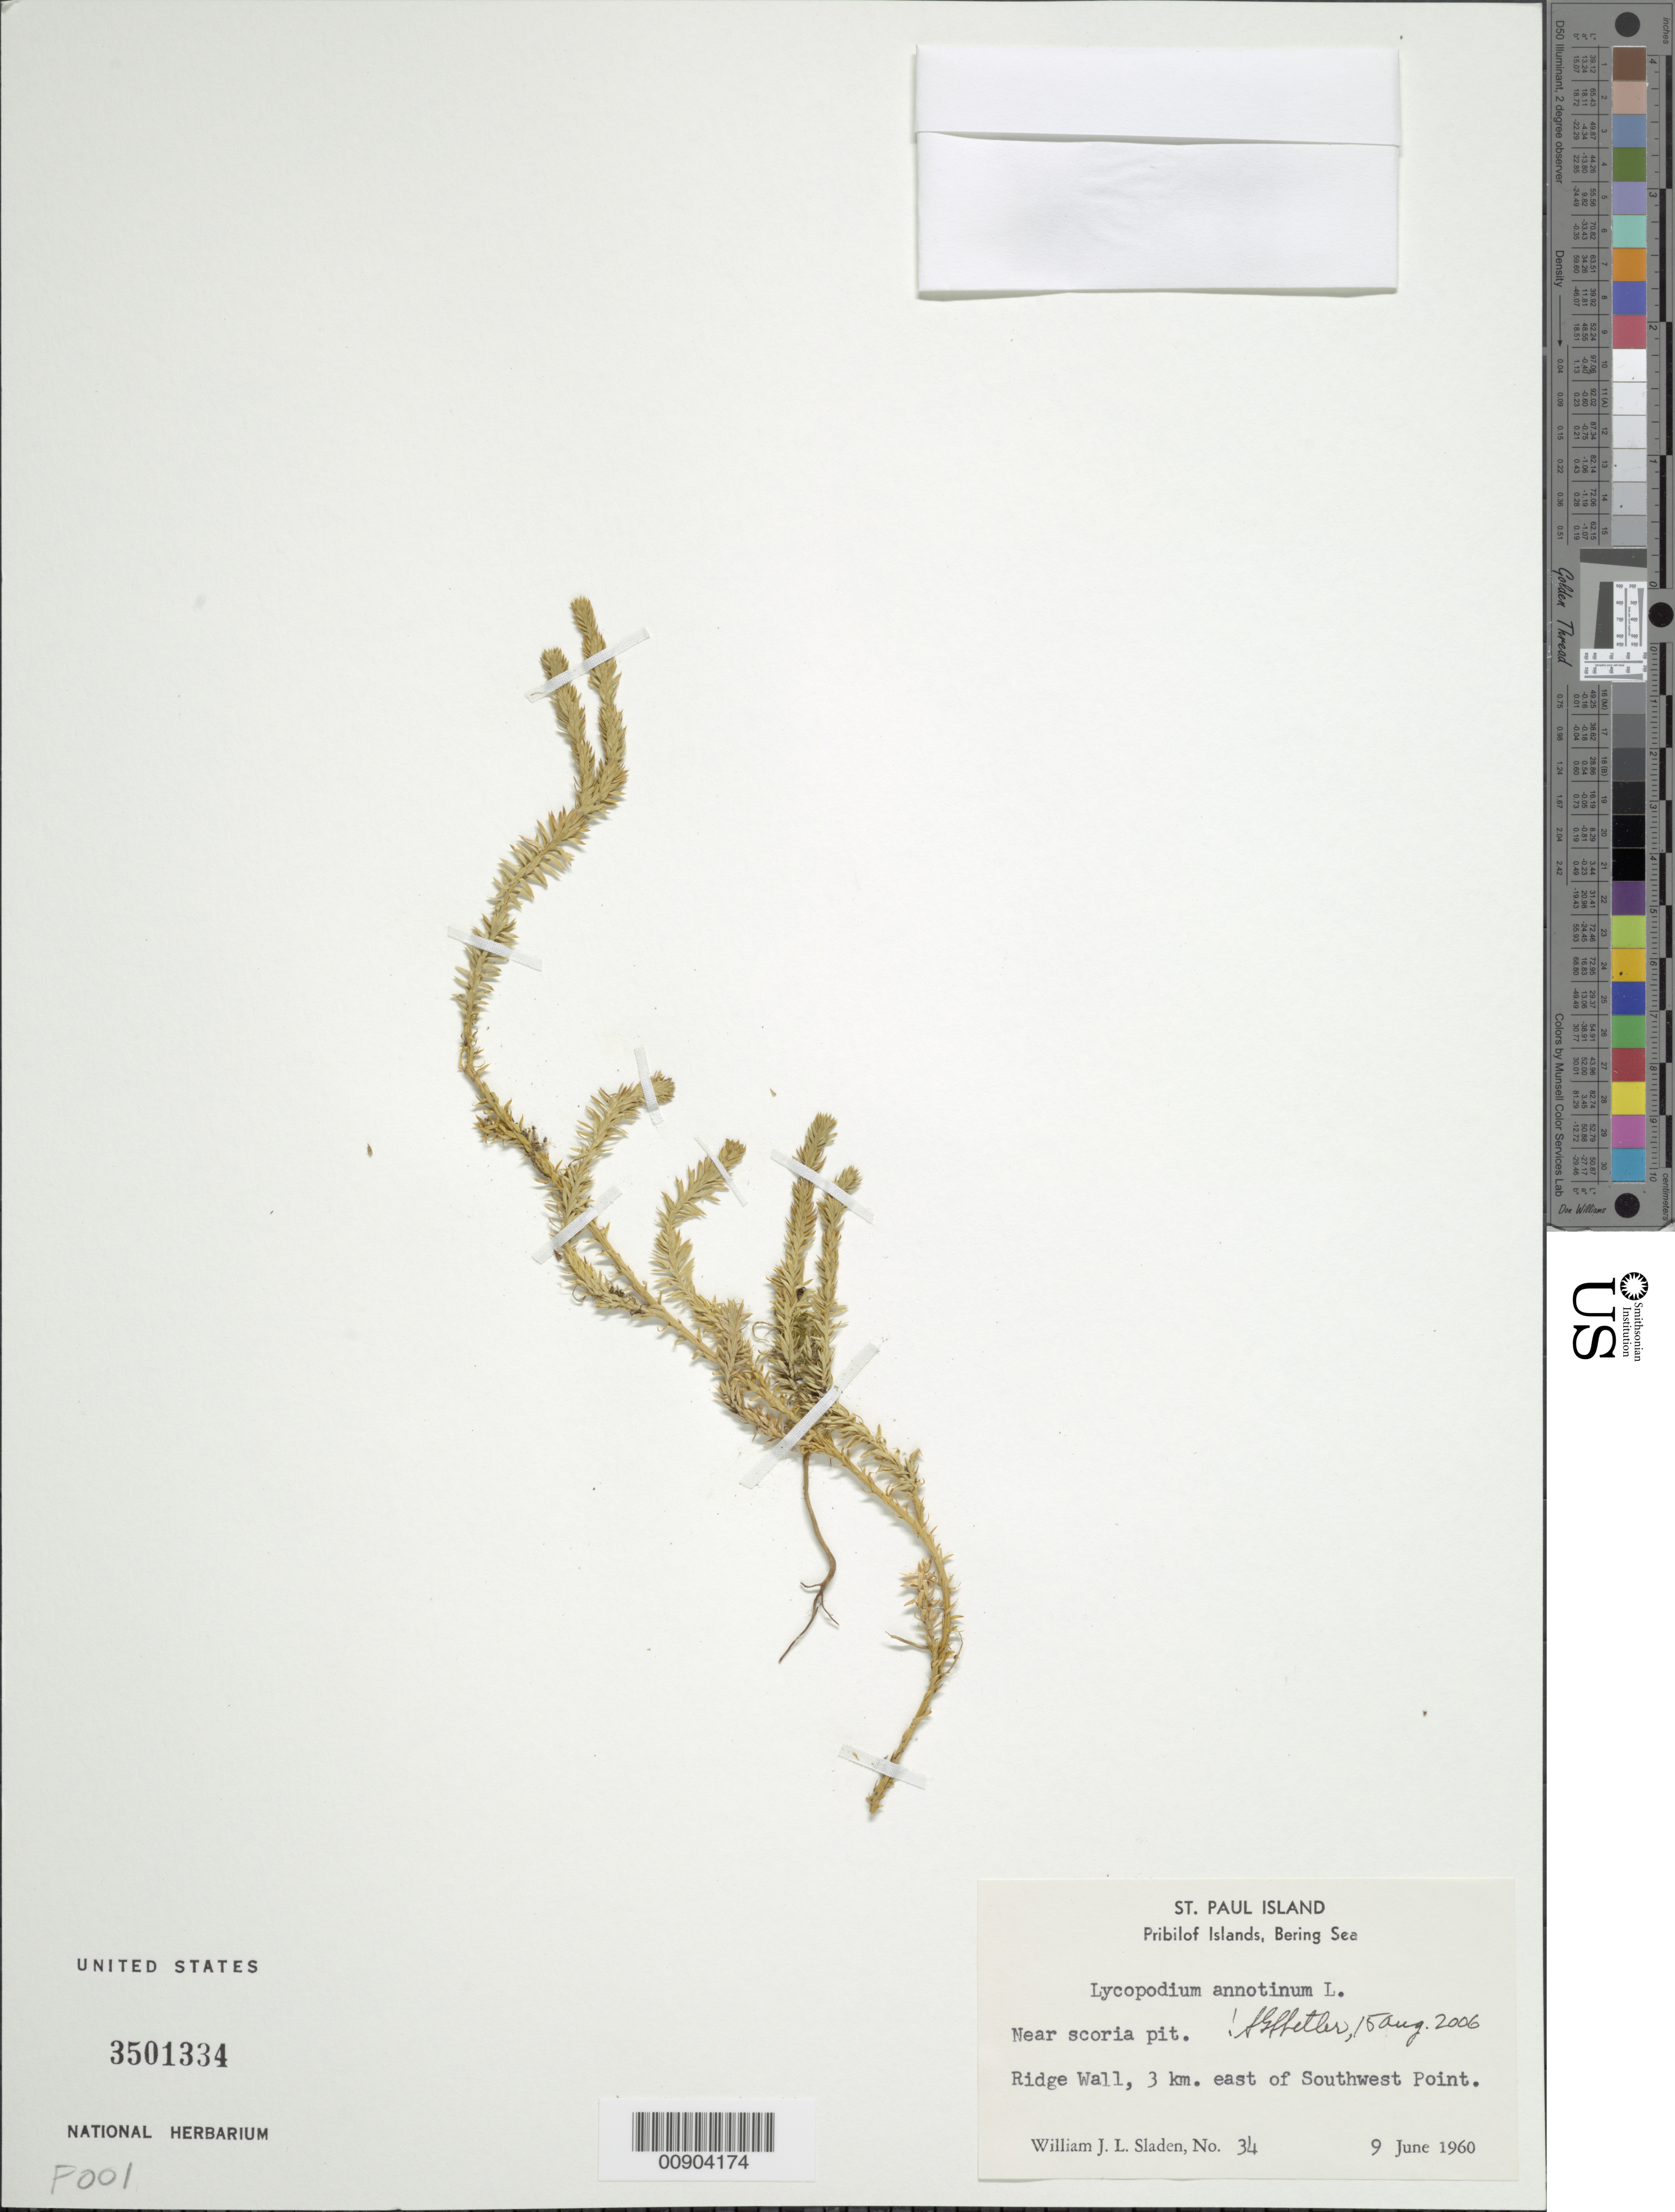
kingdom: Plantae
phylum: Tracheophyta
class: Lycopodiopsida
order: Lycopodiales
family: Lycopodiaceae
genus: Spinulum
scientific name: Spinulum annotinum subsp. annotinum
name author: (L.) A. Haines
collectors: W. Sladen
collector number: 34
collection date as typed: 09 Jun 1960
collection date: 1960-06-09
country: United States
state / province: Alaska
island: St. Paul Island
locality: Ridge Wall, 3 km. east of Southwest Point., Bering Sea, Pribilof Islands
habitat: Near scoria pit.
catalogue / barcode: US 3501334